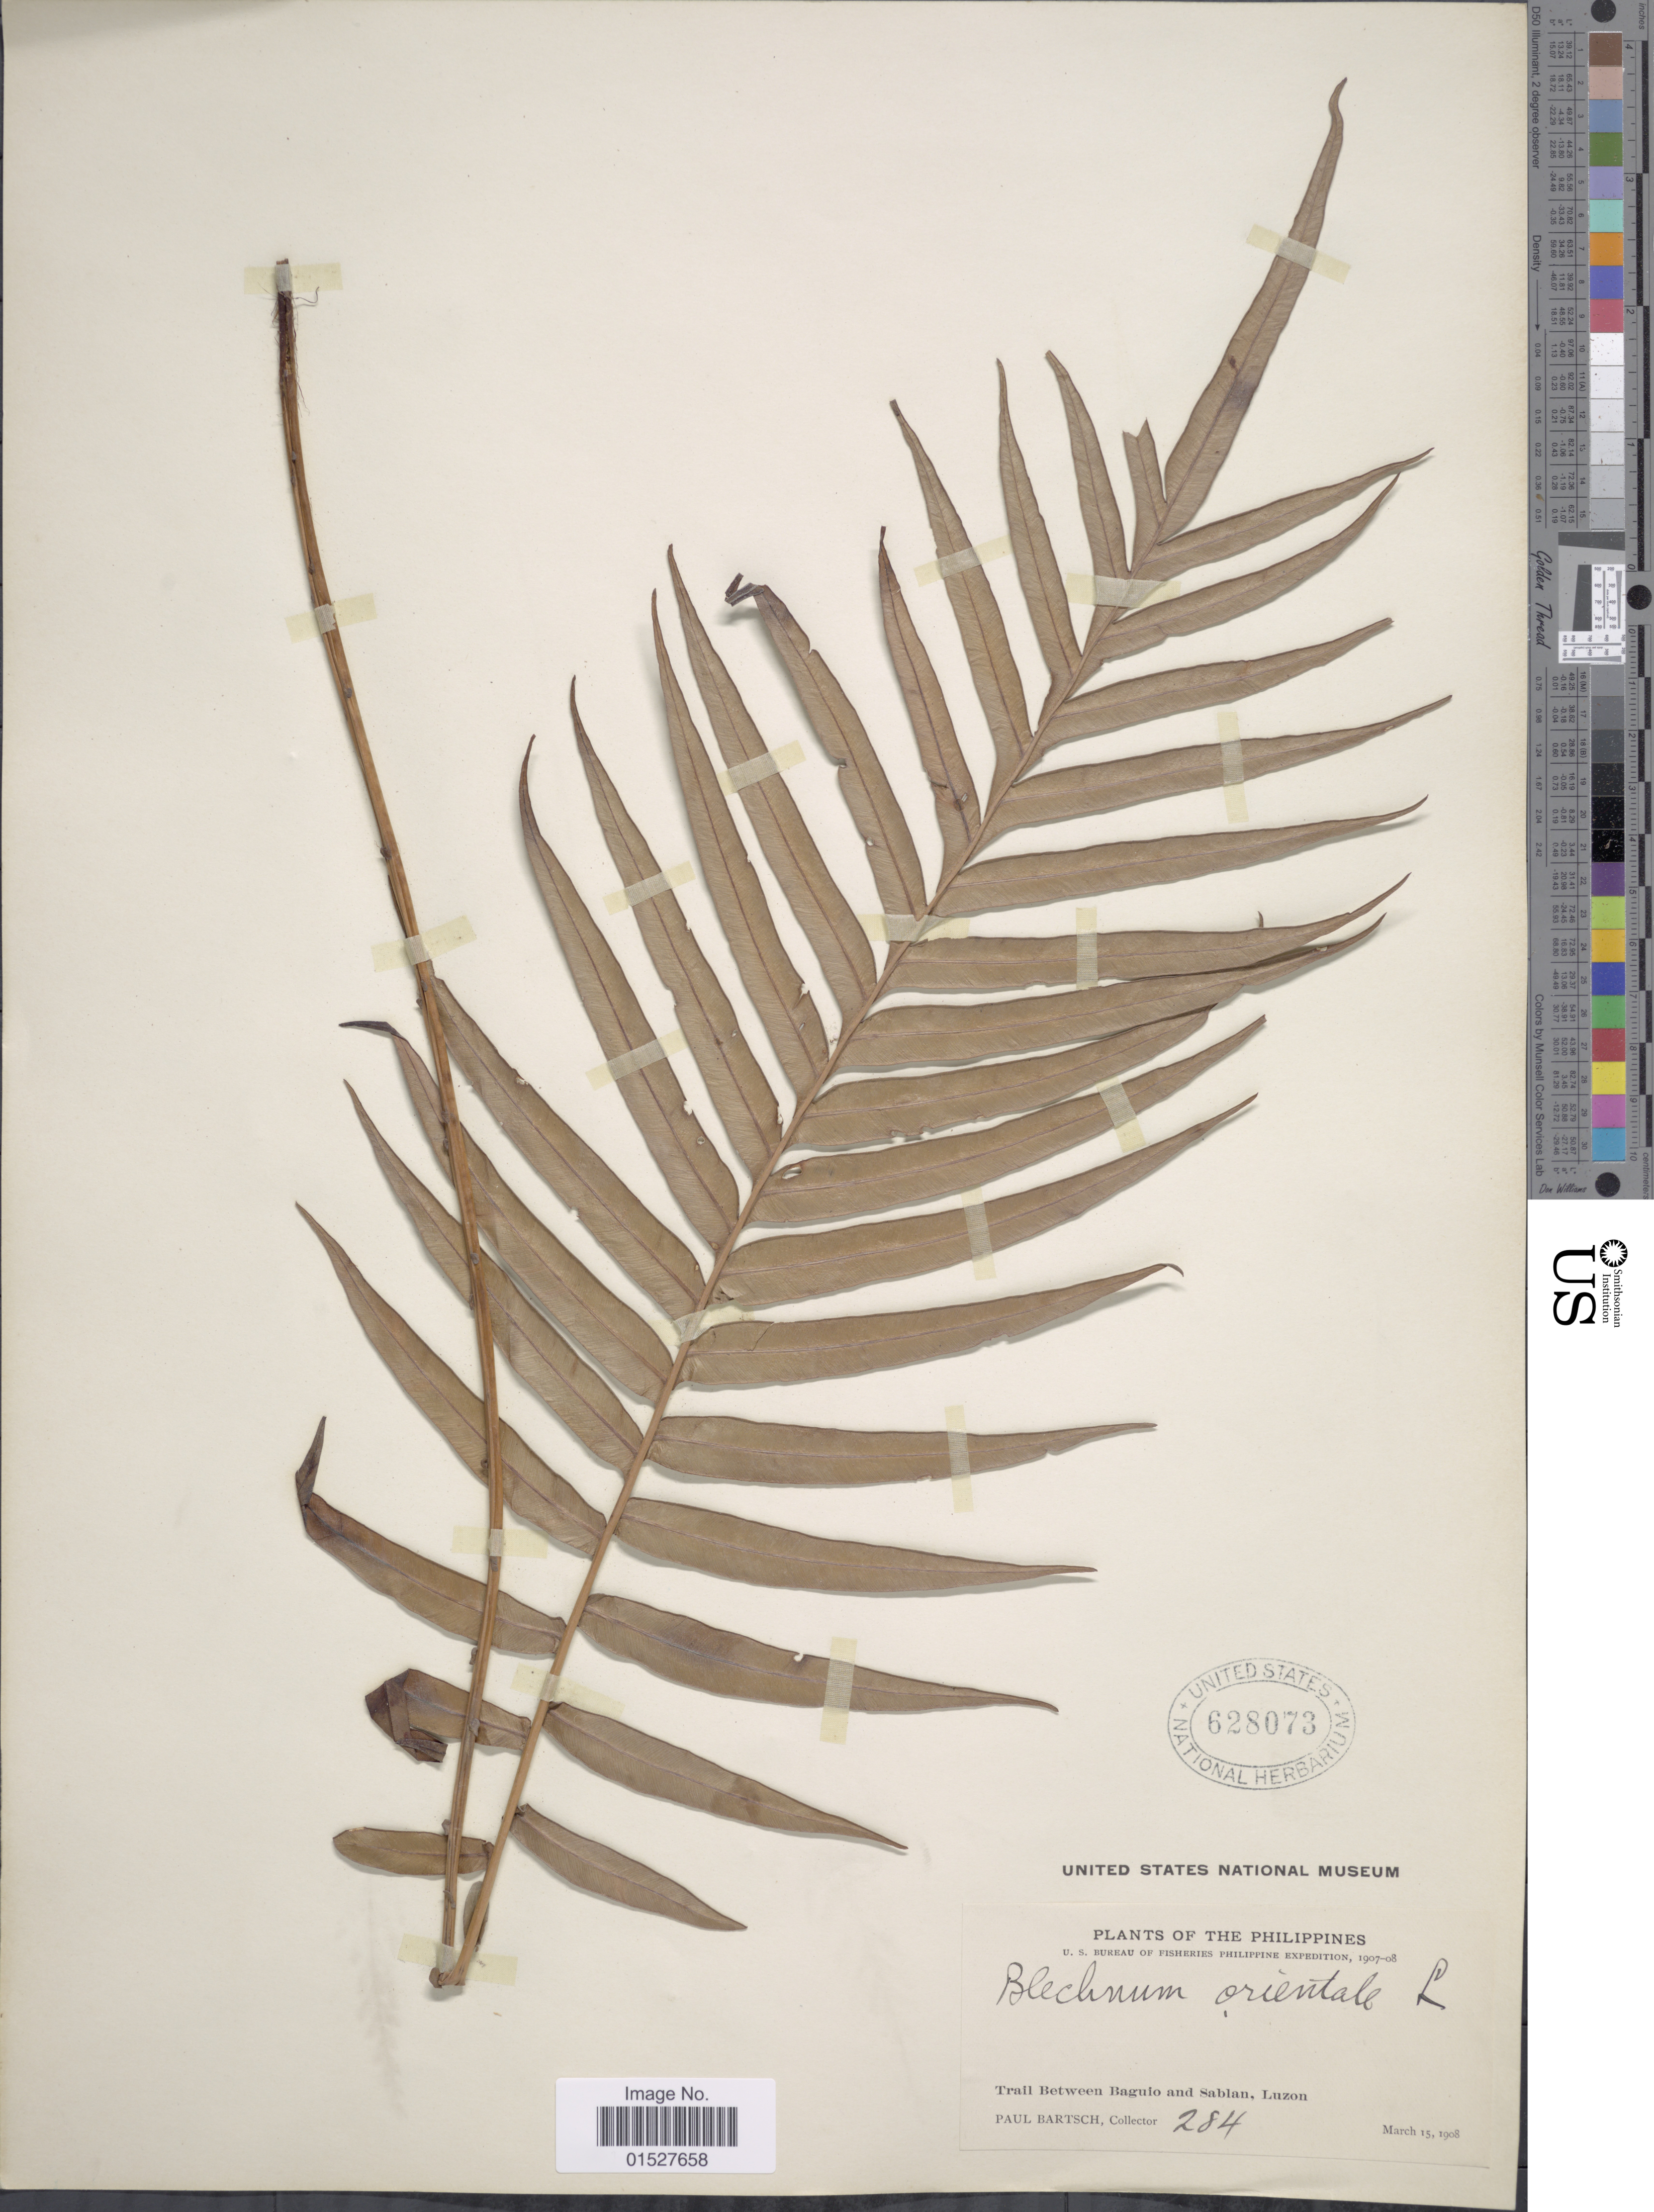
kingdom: Plantae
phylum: Tracheophyta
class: Polypodiopsida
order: Polypodiales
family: Blechnaceae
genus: Blechnum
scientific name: Blechnum orientale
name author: L.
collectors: P. Bartsch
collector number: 284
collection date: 1908-03-15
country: Philippines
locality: Trail between Baguio and Sablan, Luzon.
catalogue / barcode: US 628073